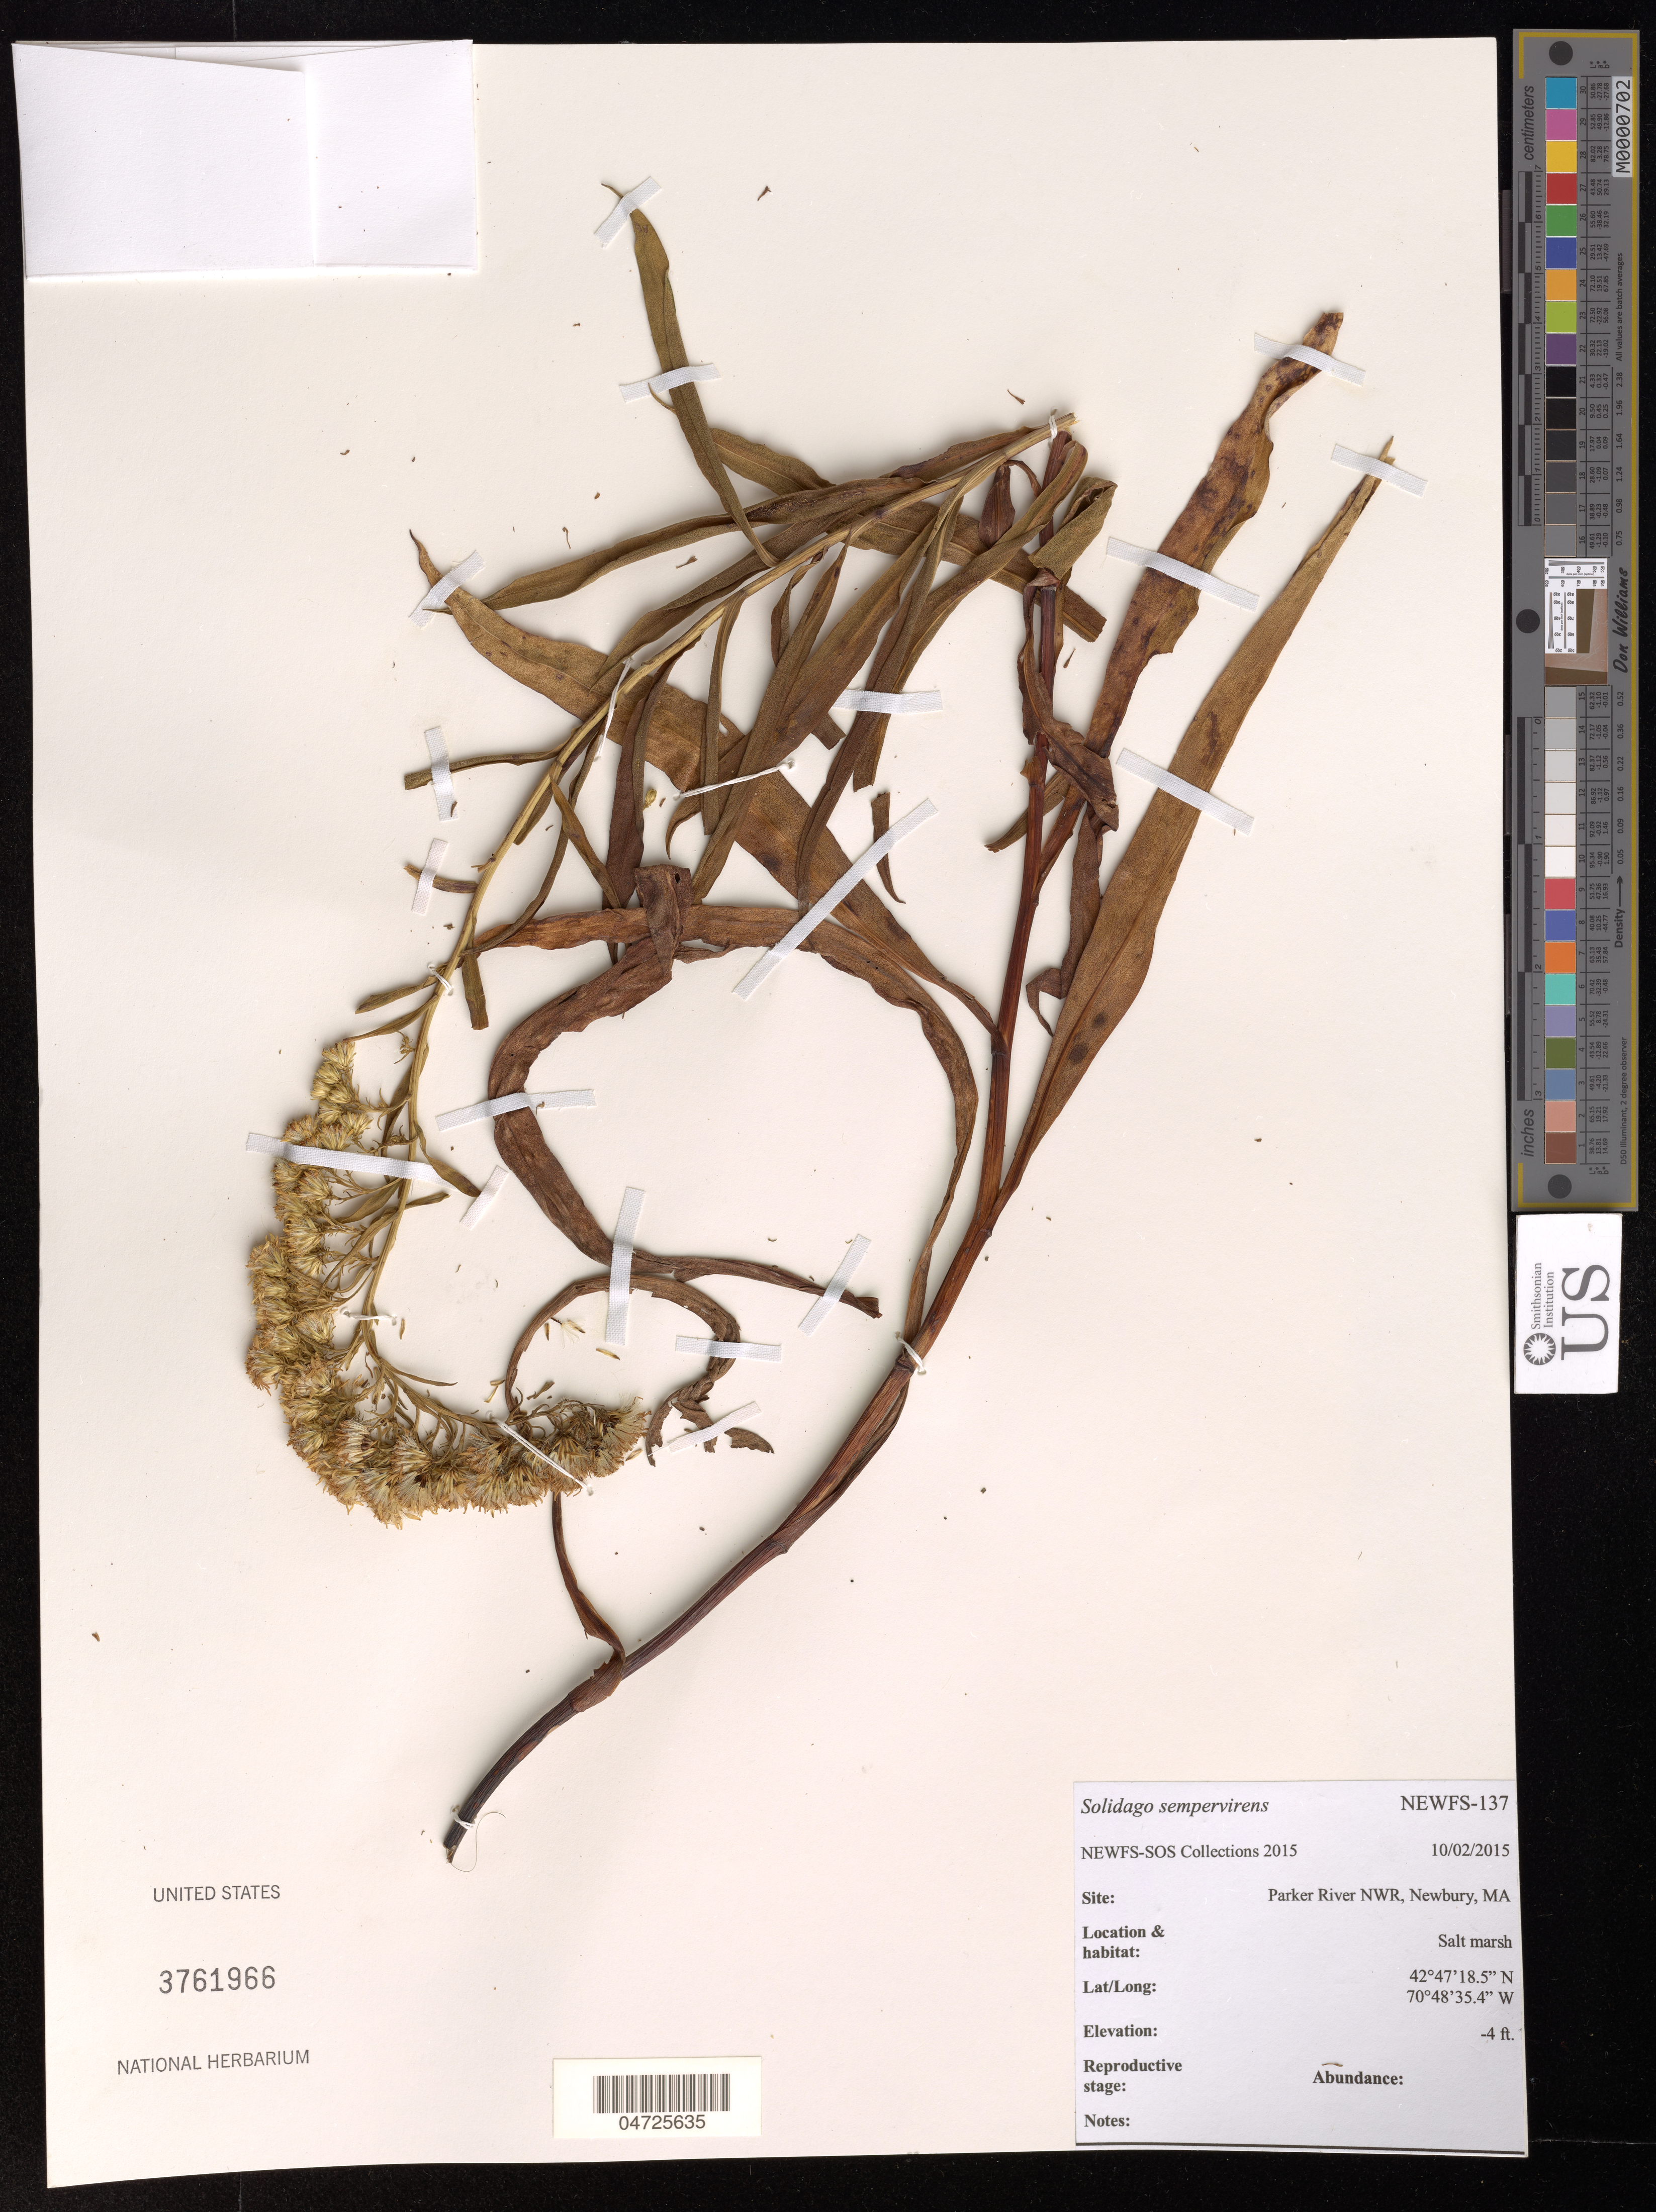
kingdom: Plantae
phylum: Tracheophyta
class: Magnoliopsida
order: Asterales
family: Asteraceae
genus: Solidago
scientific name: Solidago sempervirens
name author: L.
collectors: NEWFS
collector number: NEWFS-137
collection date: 2015-10-02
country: United States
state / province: Massachusetts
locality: Site: Parker River NWR, Newbury.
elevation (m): -1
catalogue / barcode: US 3761966